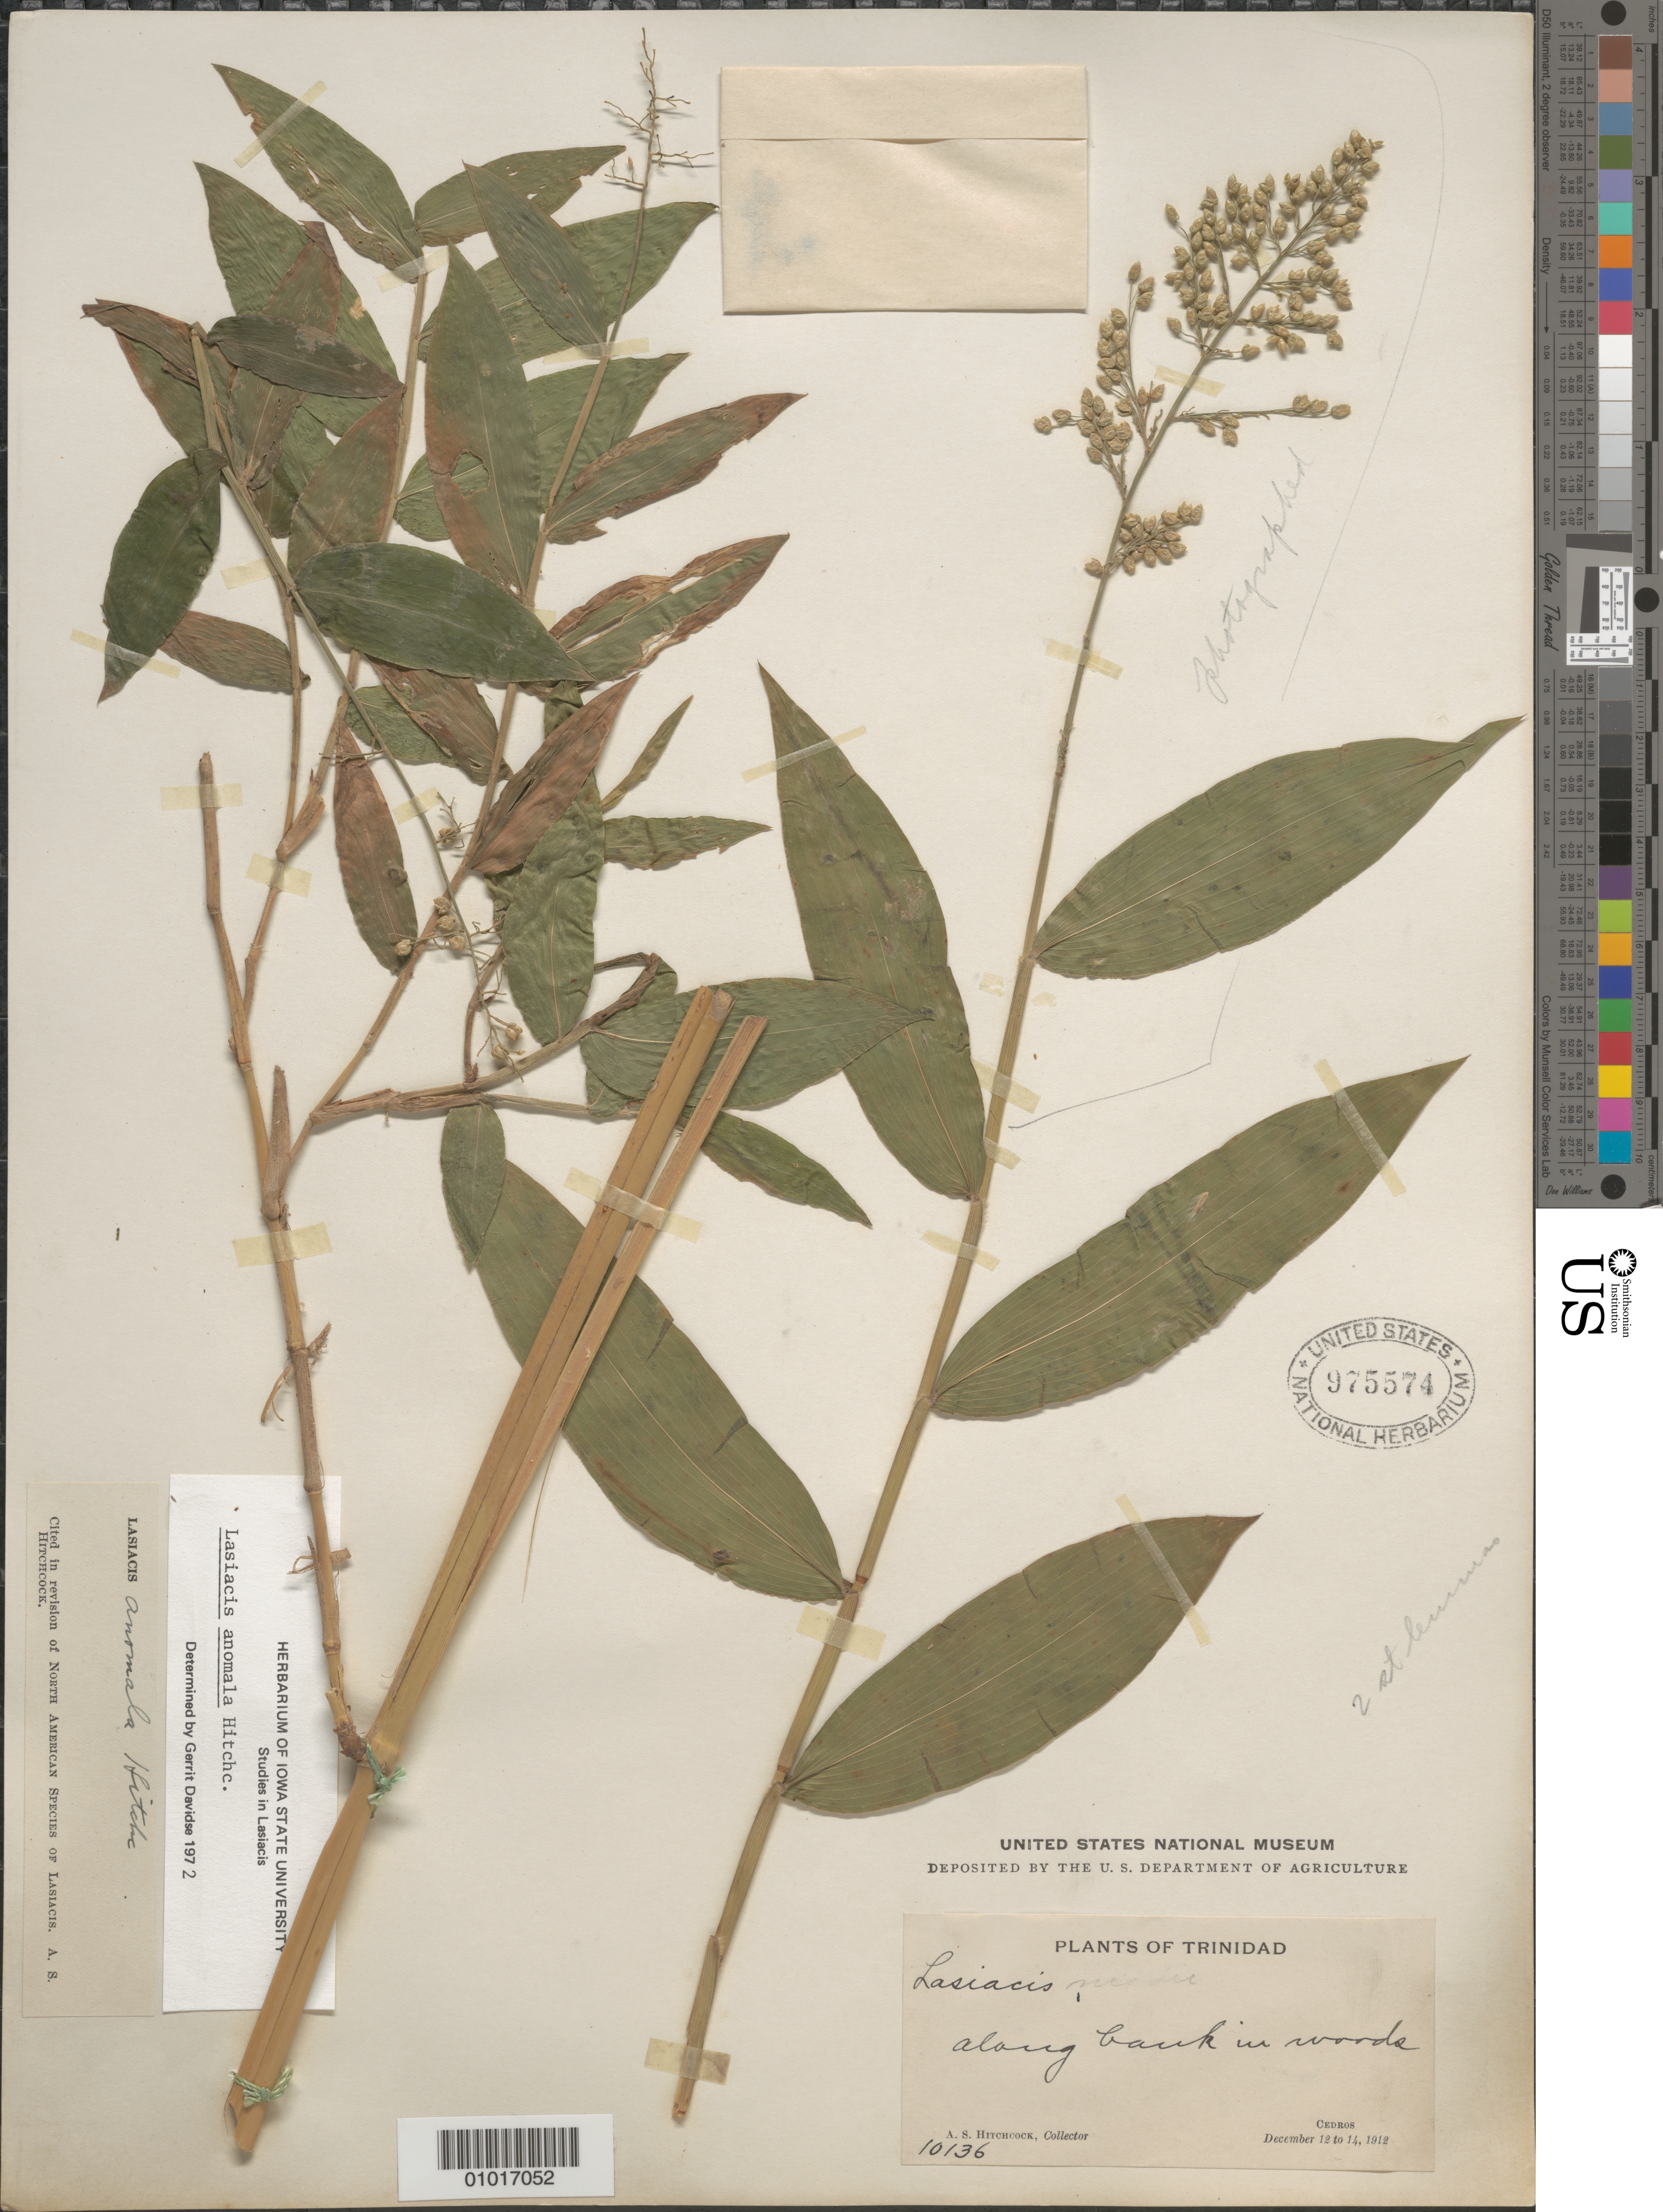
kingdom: Plantae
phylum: Tracheophyta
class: Liliopsida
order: Poales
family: Poaceae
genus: Lasiacis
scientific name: Lasiacis anomala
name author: Hitchc.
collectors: A. S. Hitchcock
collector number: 10136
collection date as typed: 12 Dec 1912 to 14 Dec 1912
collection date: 1912-12-12/1912-12-14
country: Trinidad and Tobago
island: Trinidad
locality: Cedros, Along bank in woods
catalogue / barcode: US 975574